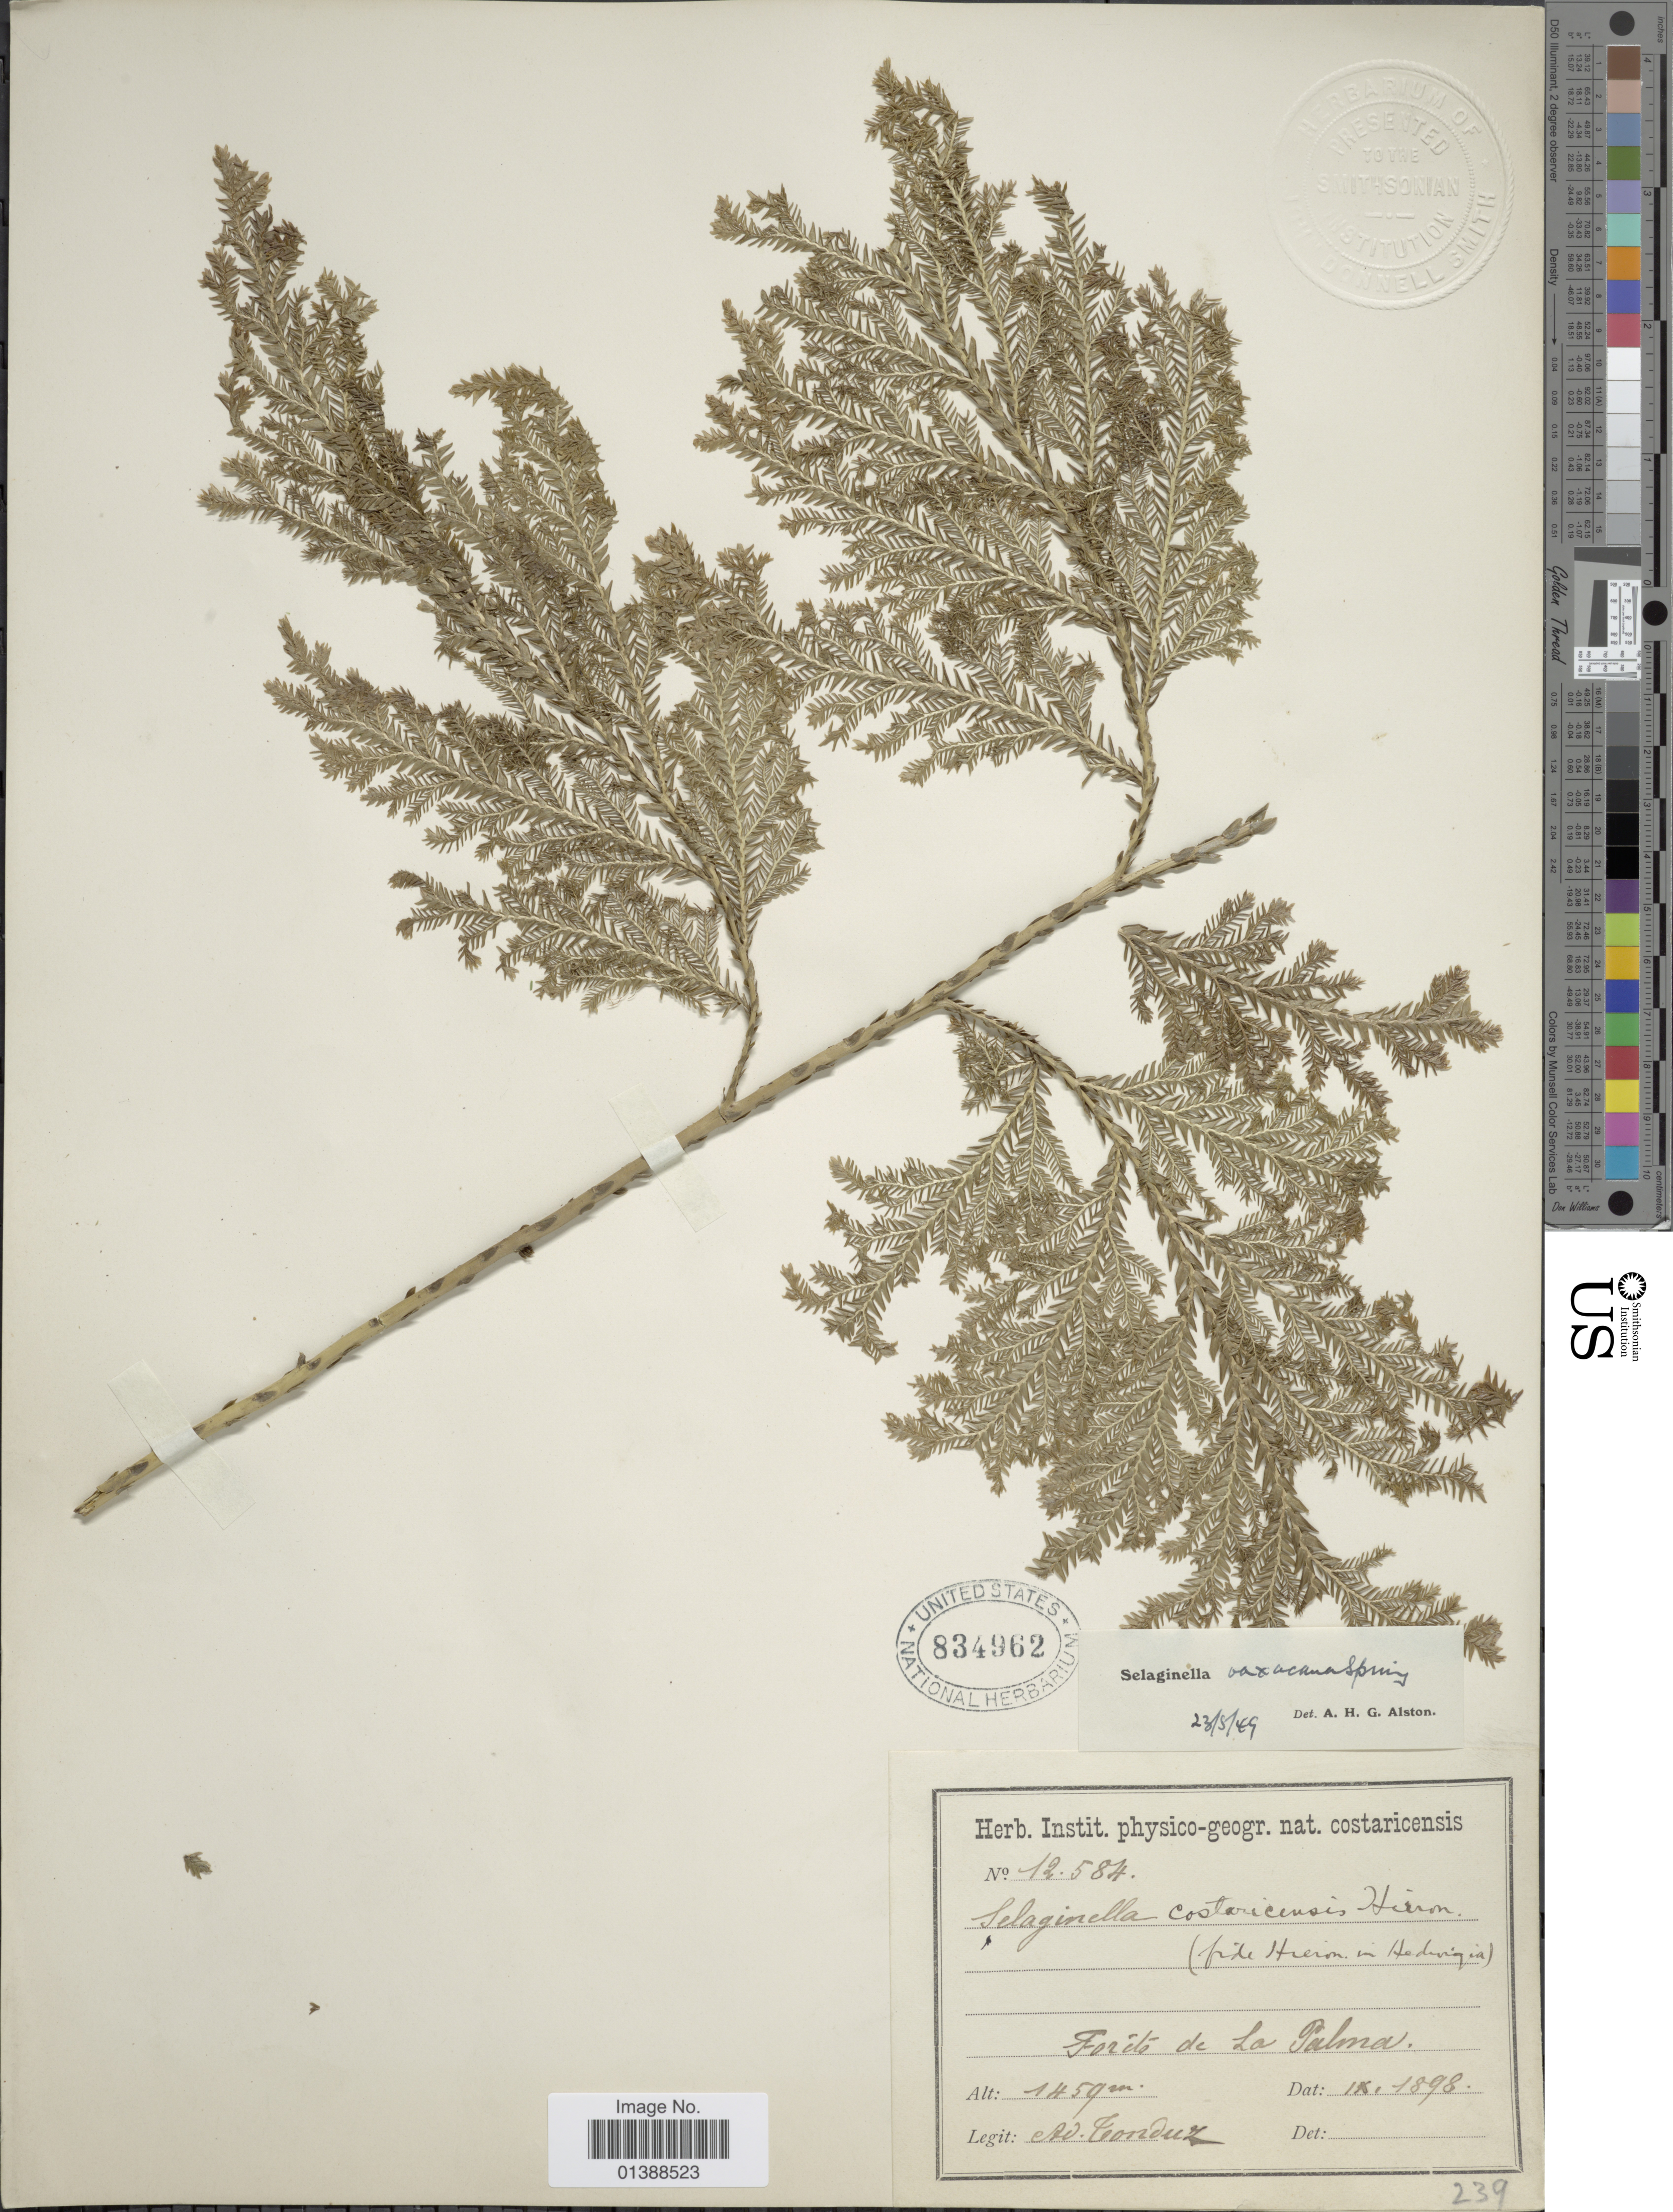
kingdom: Plantae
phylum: Tracheophyta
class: Lycopodiopsida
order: Selaginellales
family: Selaginellaceae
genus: Selaginella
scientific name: Selaginella oaxacana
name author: Spring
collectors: A. Tonduz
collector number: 12584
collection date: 1898-09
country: Costa Rica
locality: Forêts de La Palma.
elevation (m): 1459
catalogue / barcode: US 834962